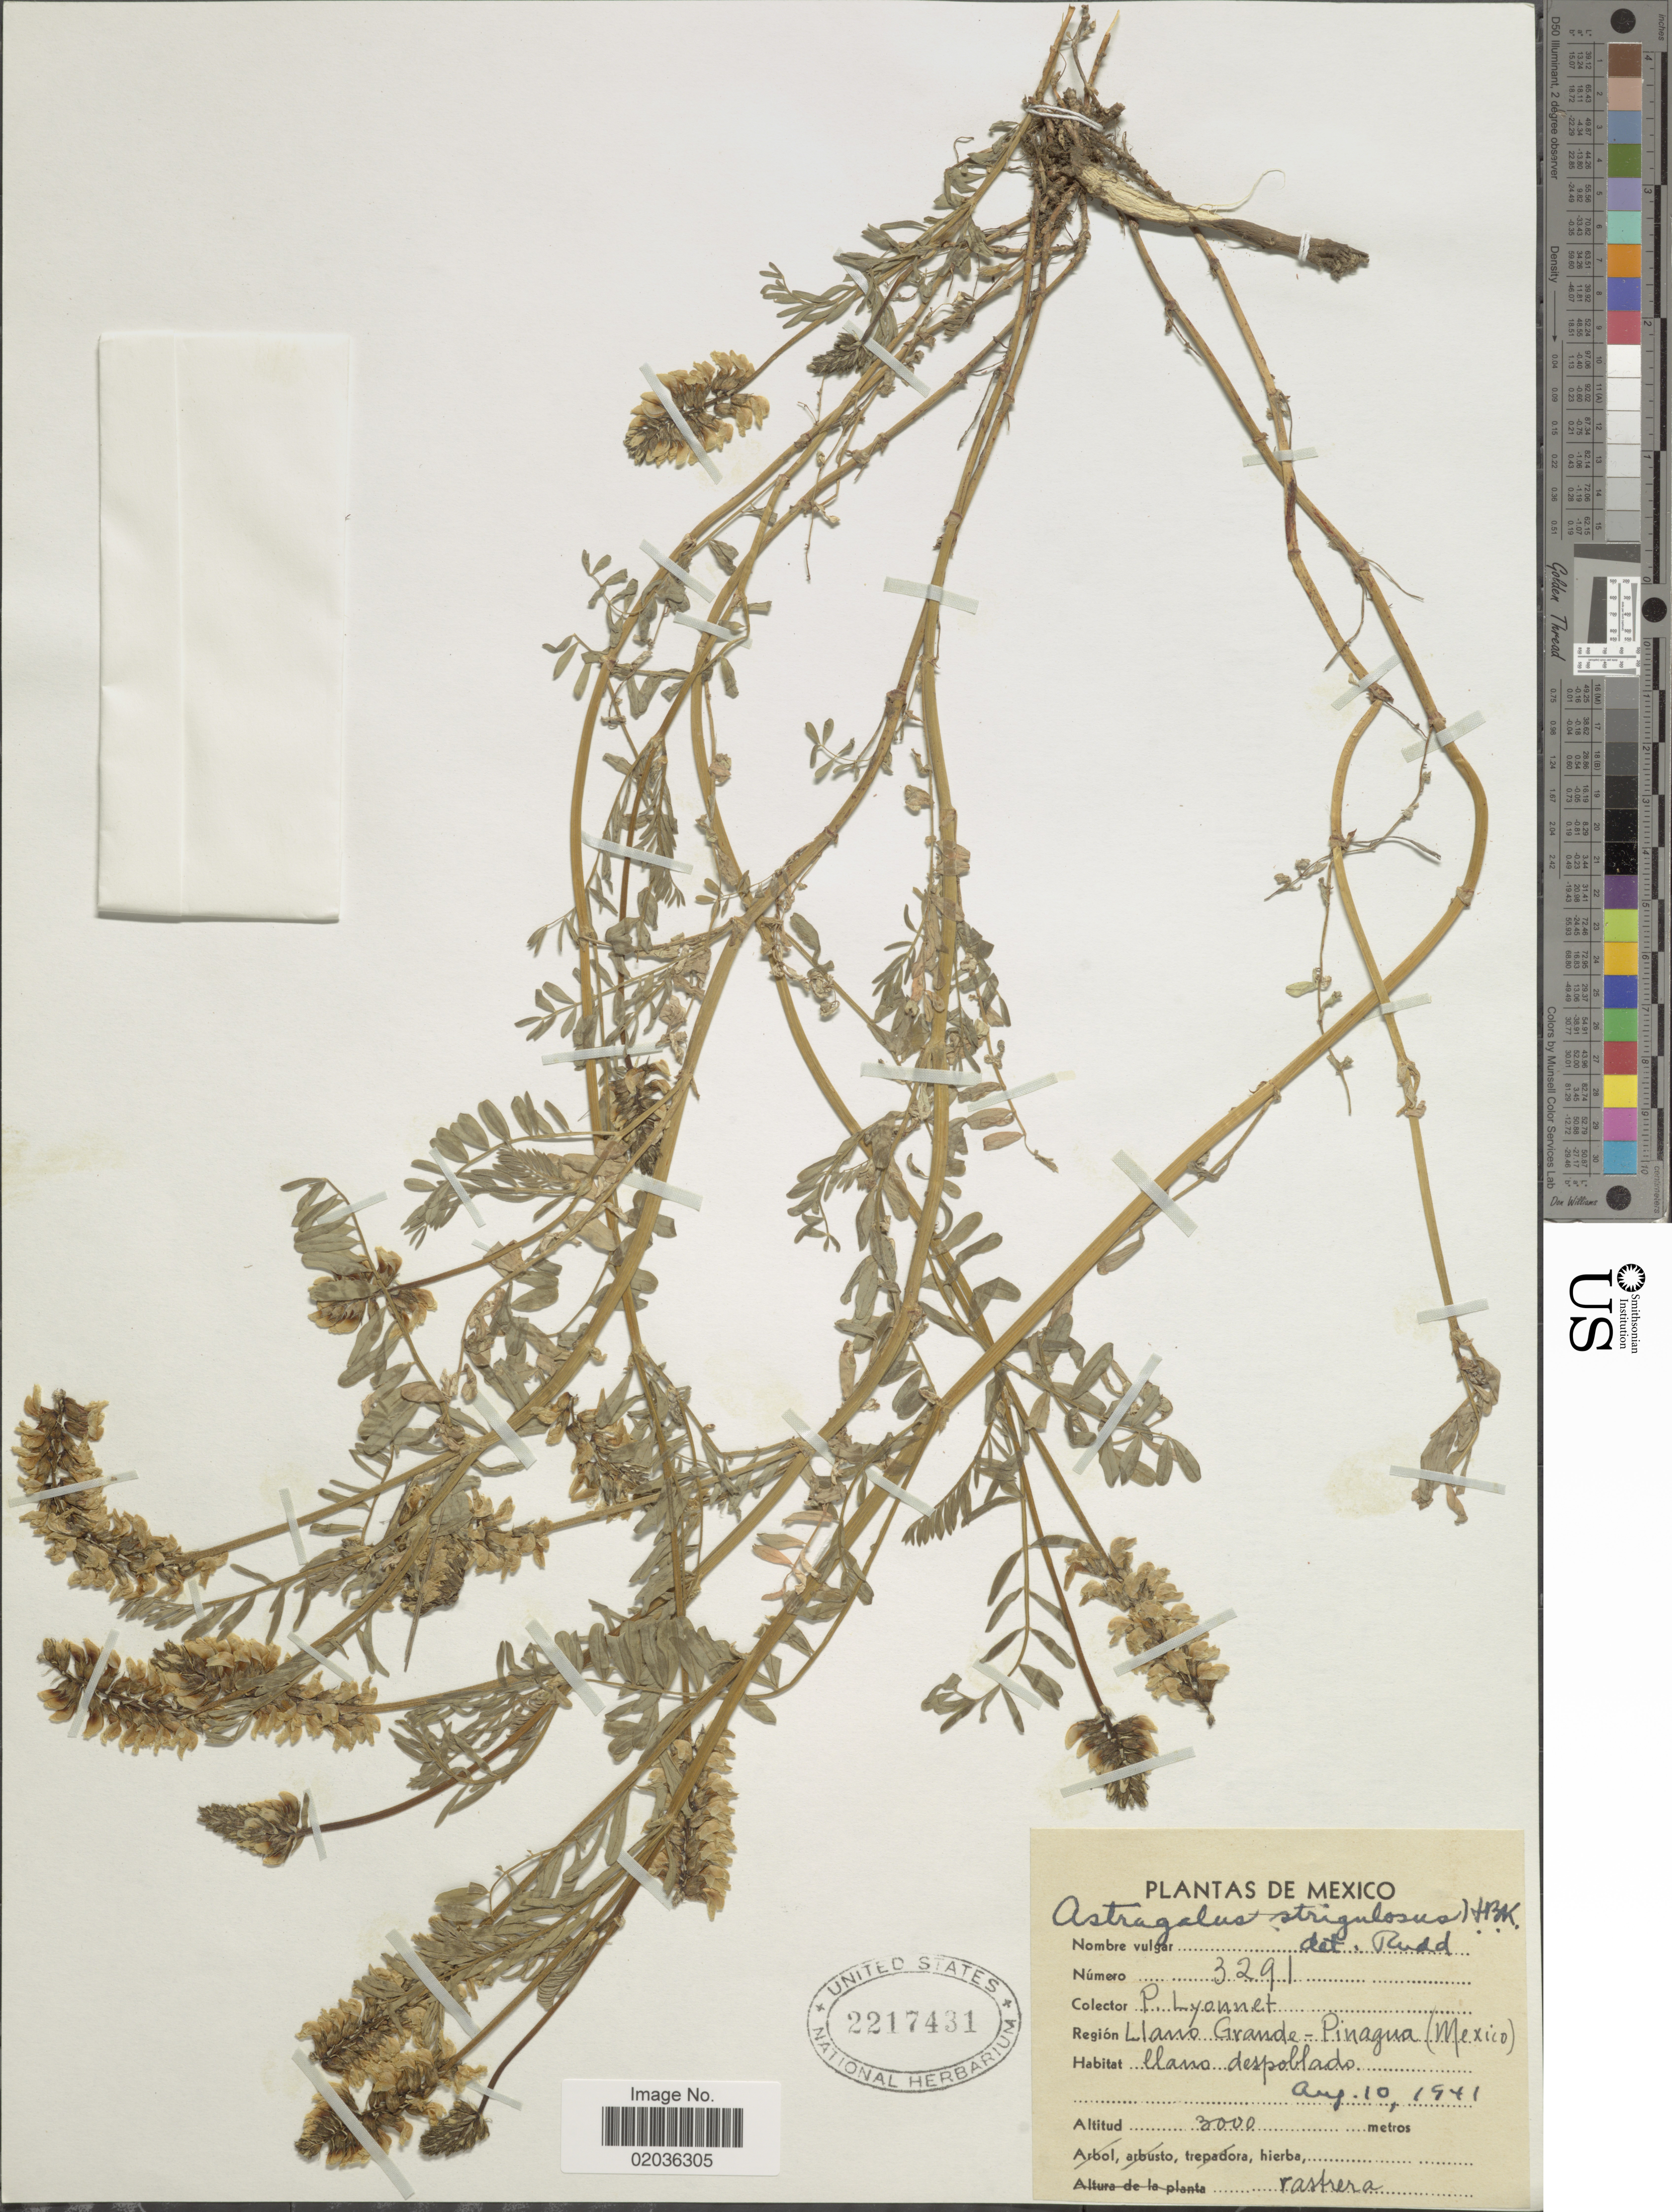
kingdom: Plantae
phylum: Tracheophyta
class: Magnoliopsida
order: Fabales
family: Fabaceae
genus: Astragalus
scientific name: Astragalus strigulosus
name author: Kunth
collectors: P. Lyonnet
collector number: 3291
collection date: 1941-08-10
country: Mexico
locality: Region Llano Grande - Pinagua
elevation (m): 3000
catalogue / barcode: US 2217431